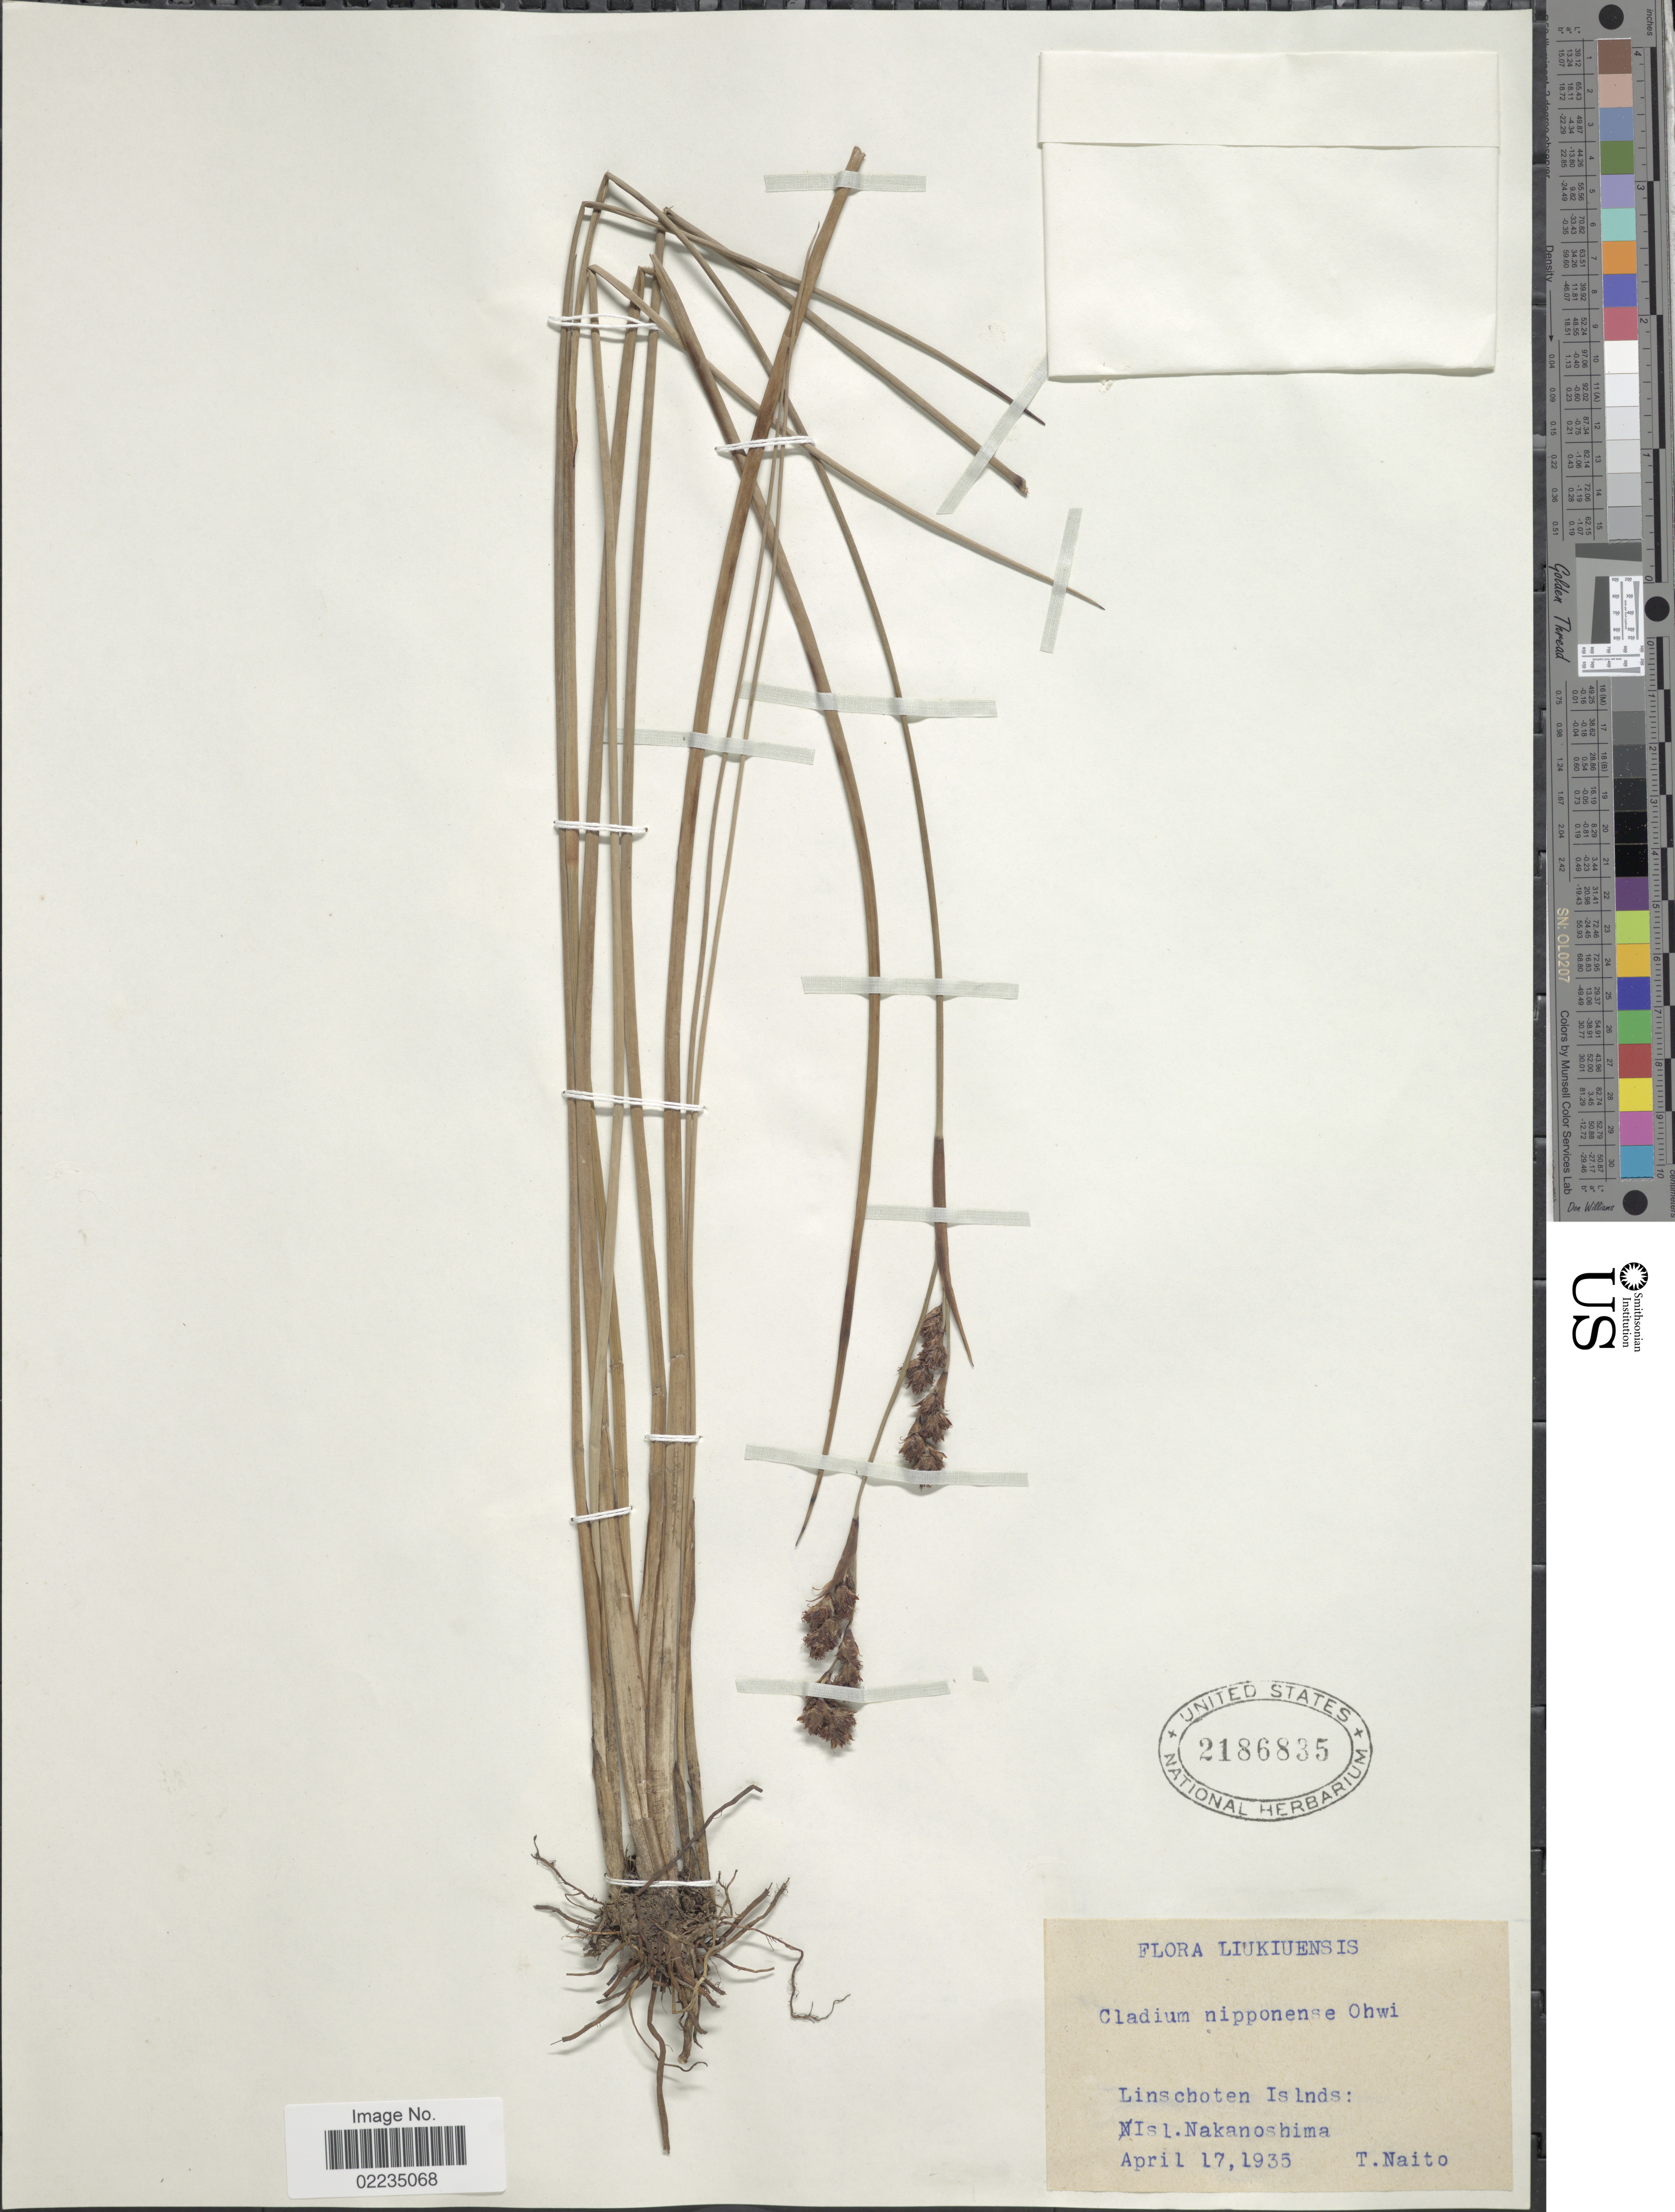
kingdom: Plantae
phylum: Tracheophyta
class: Liliopsida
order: Poales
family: Cyperaceae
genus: Machaerina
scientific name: Machaerina rubiginosa var. nipponensis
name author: (Ohwi) T. Koyama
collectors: T. Naito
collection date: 1935-04-17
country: Japan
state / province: Okinawa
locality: Liukiuensis, Linschoten Islands: Isl. Nakanoshima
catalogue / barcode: US 2186835